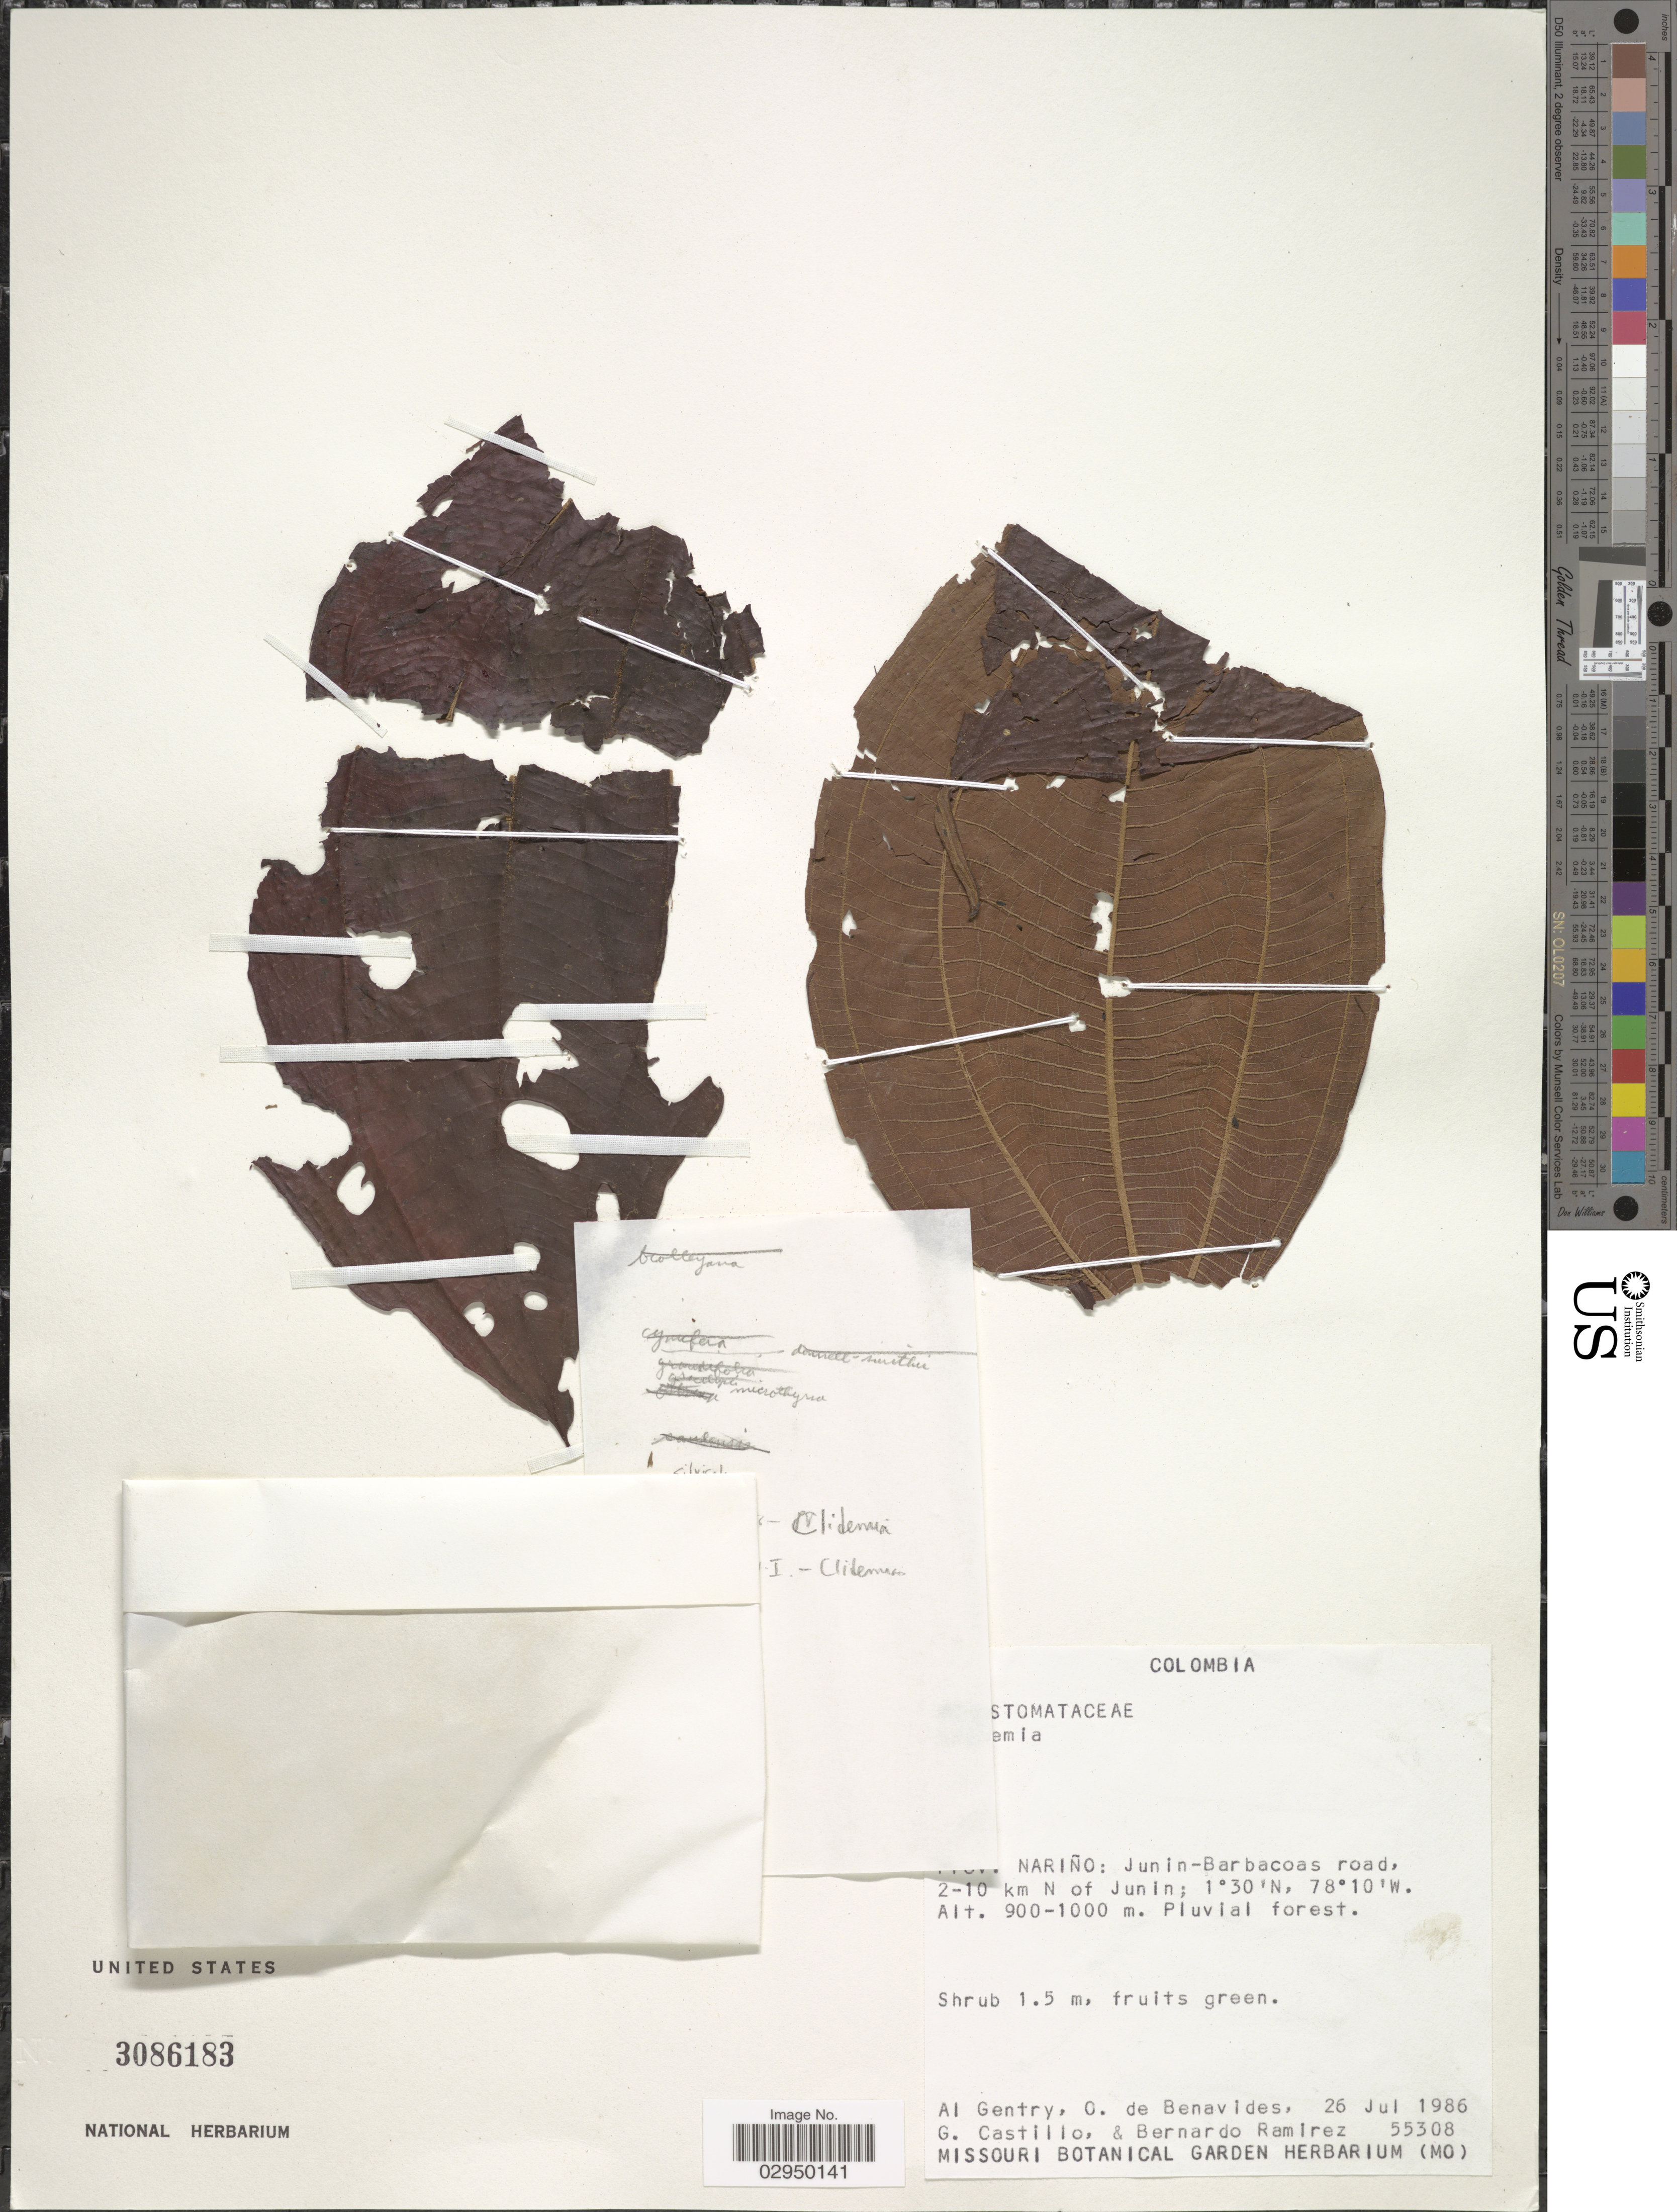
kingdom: Plantae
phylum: Tracheophyta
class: Magnoliopsida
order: Myrtales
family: Melastomataceae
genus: Clidemia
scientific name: Clidemia sp.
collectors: A. H. Gentry, Olga S. de Benavides, G. Castillo & B. Ramírez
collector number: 55308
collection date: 1986-07-26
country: Colombia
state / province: Nariño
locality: Junin-Barbacoas road, 2-10 km N of Junin.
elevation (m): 900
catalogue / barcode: US 3086183